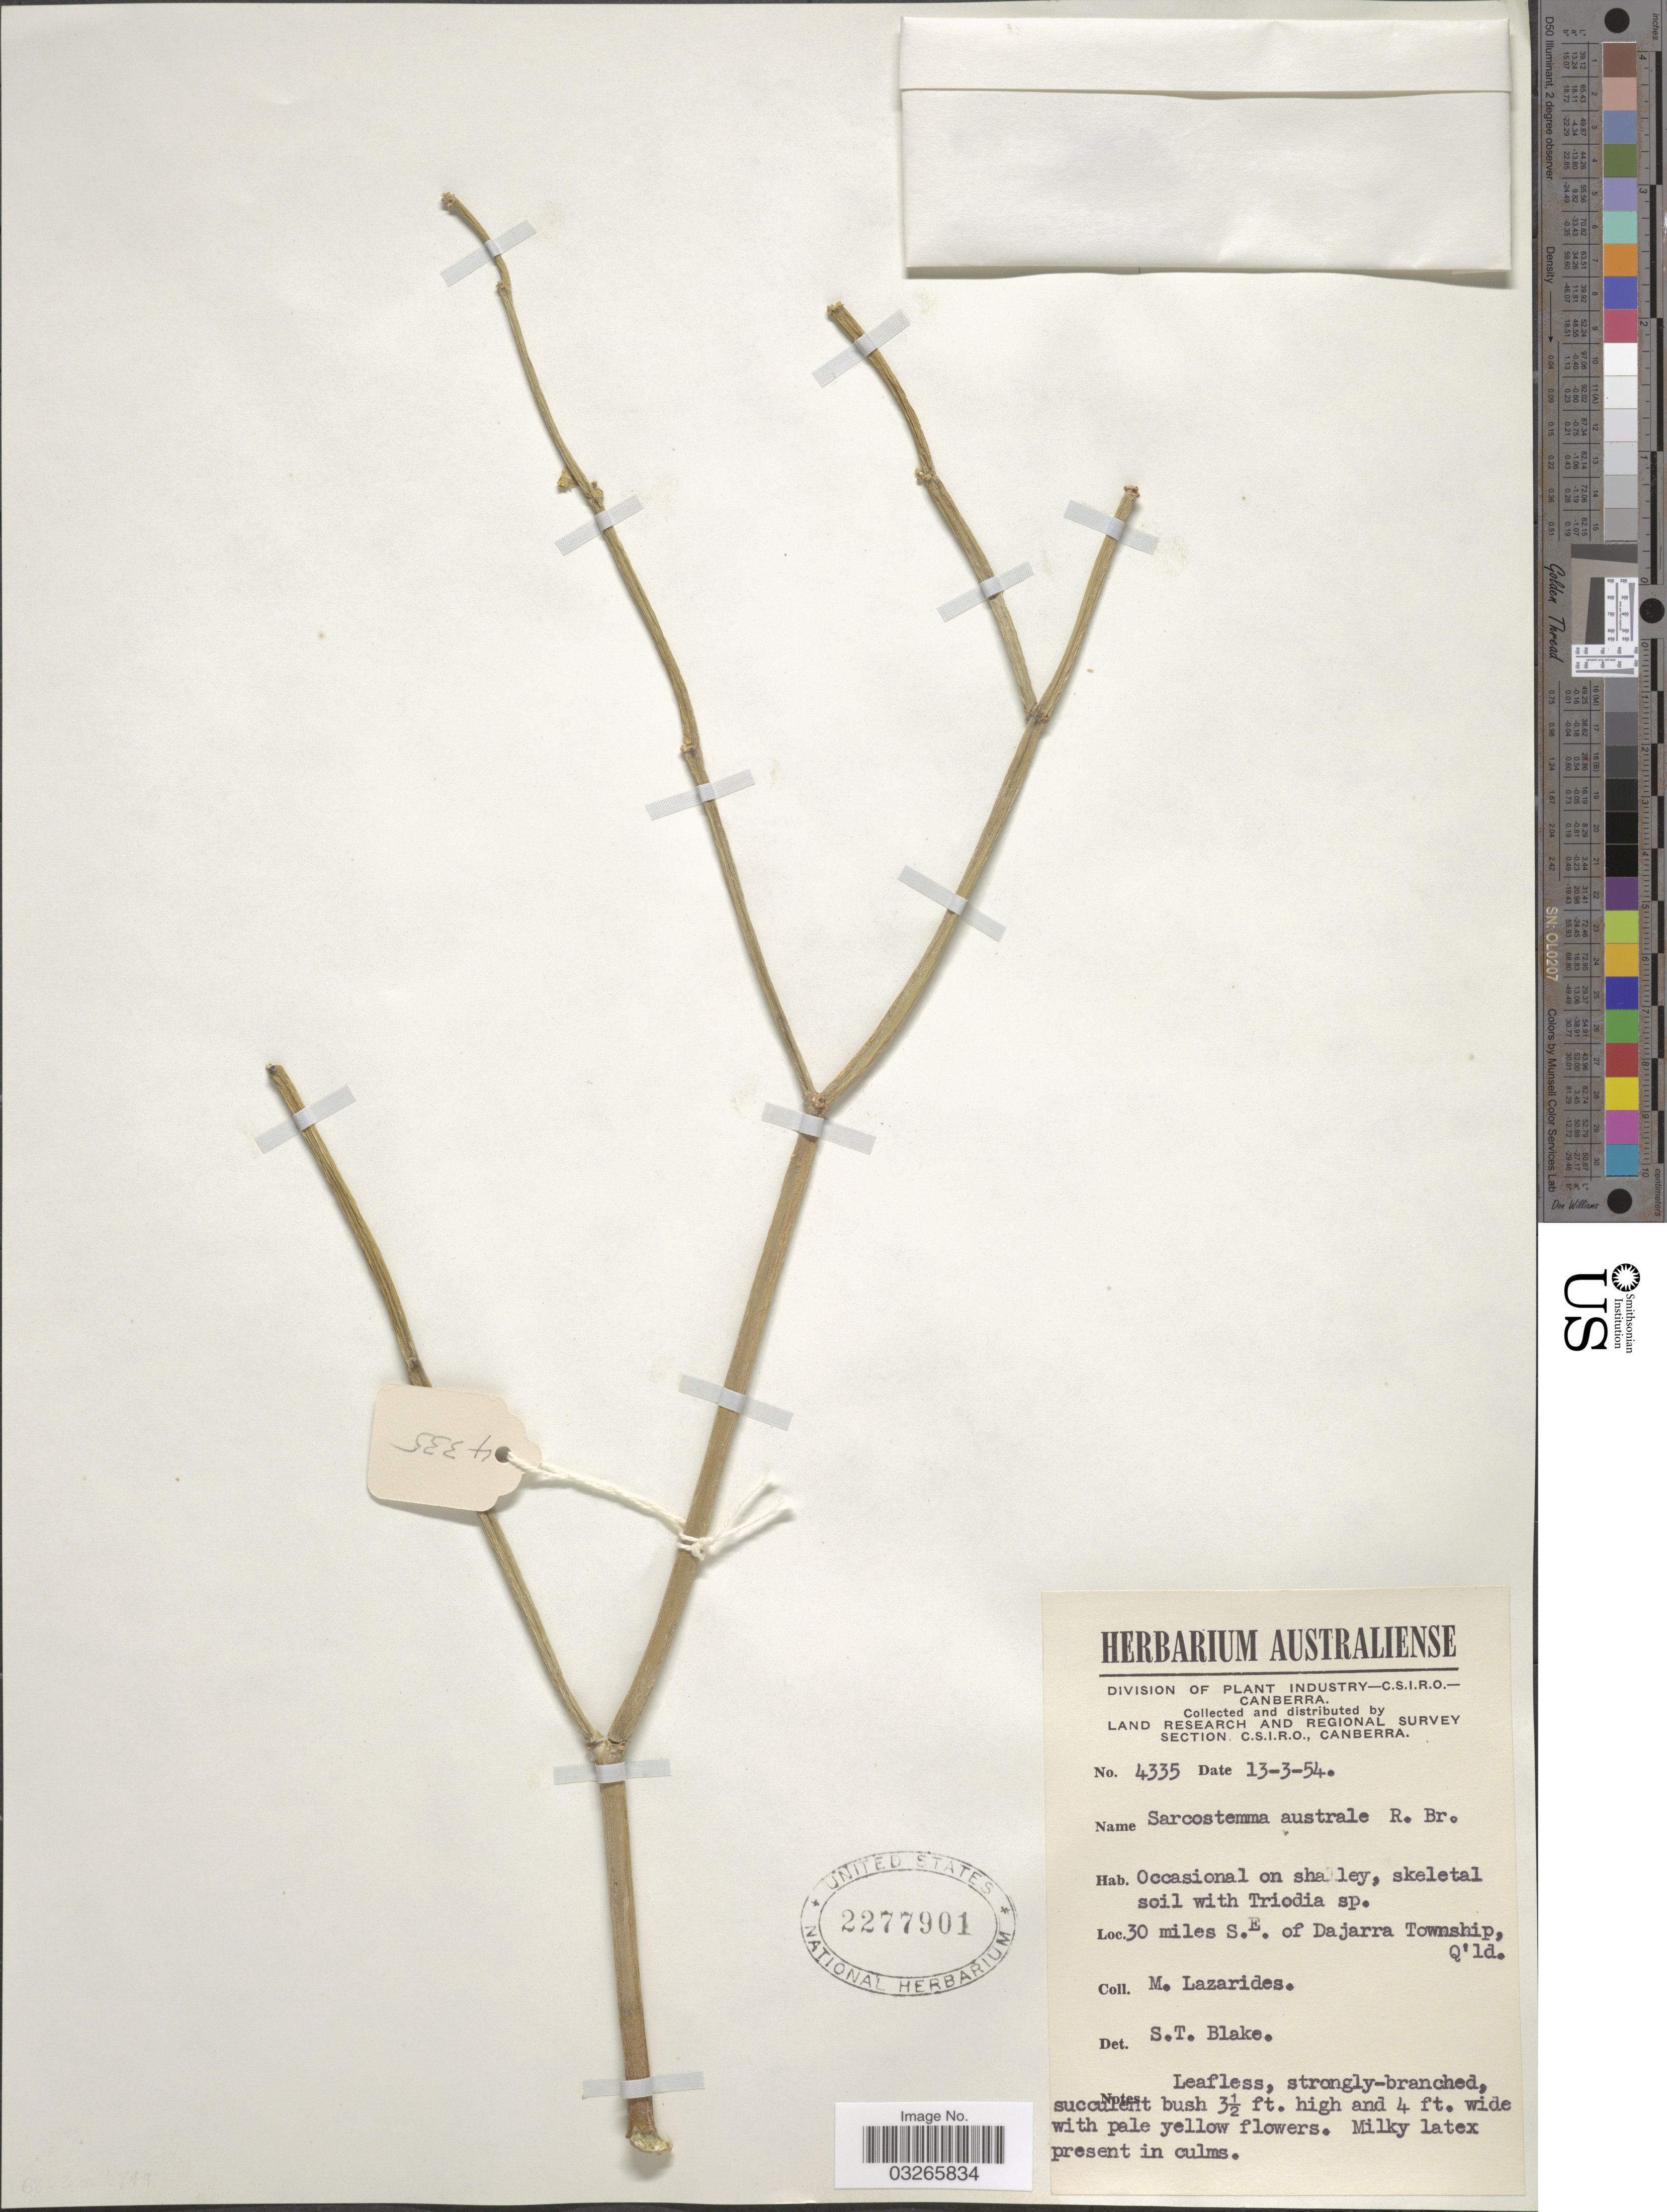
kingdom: Plantae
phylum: Tracheophyta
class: Magnoliopsida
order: Gentianales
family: Apocynaceae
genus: Sarcostemma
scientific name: Sarcostemma viminale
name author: (Linn) R. Br.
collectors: M. Lazarides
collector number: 4335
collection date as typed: Transcribed d/m/y: 13/3/54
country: Australia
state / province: Queensland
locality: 30 miles S.E. of Dajarra Township.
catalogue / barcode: US 2277901